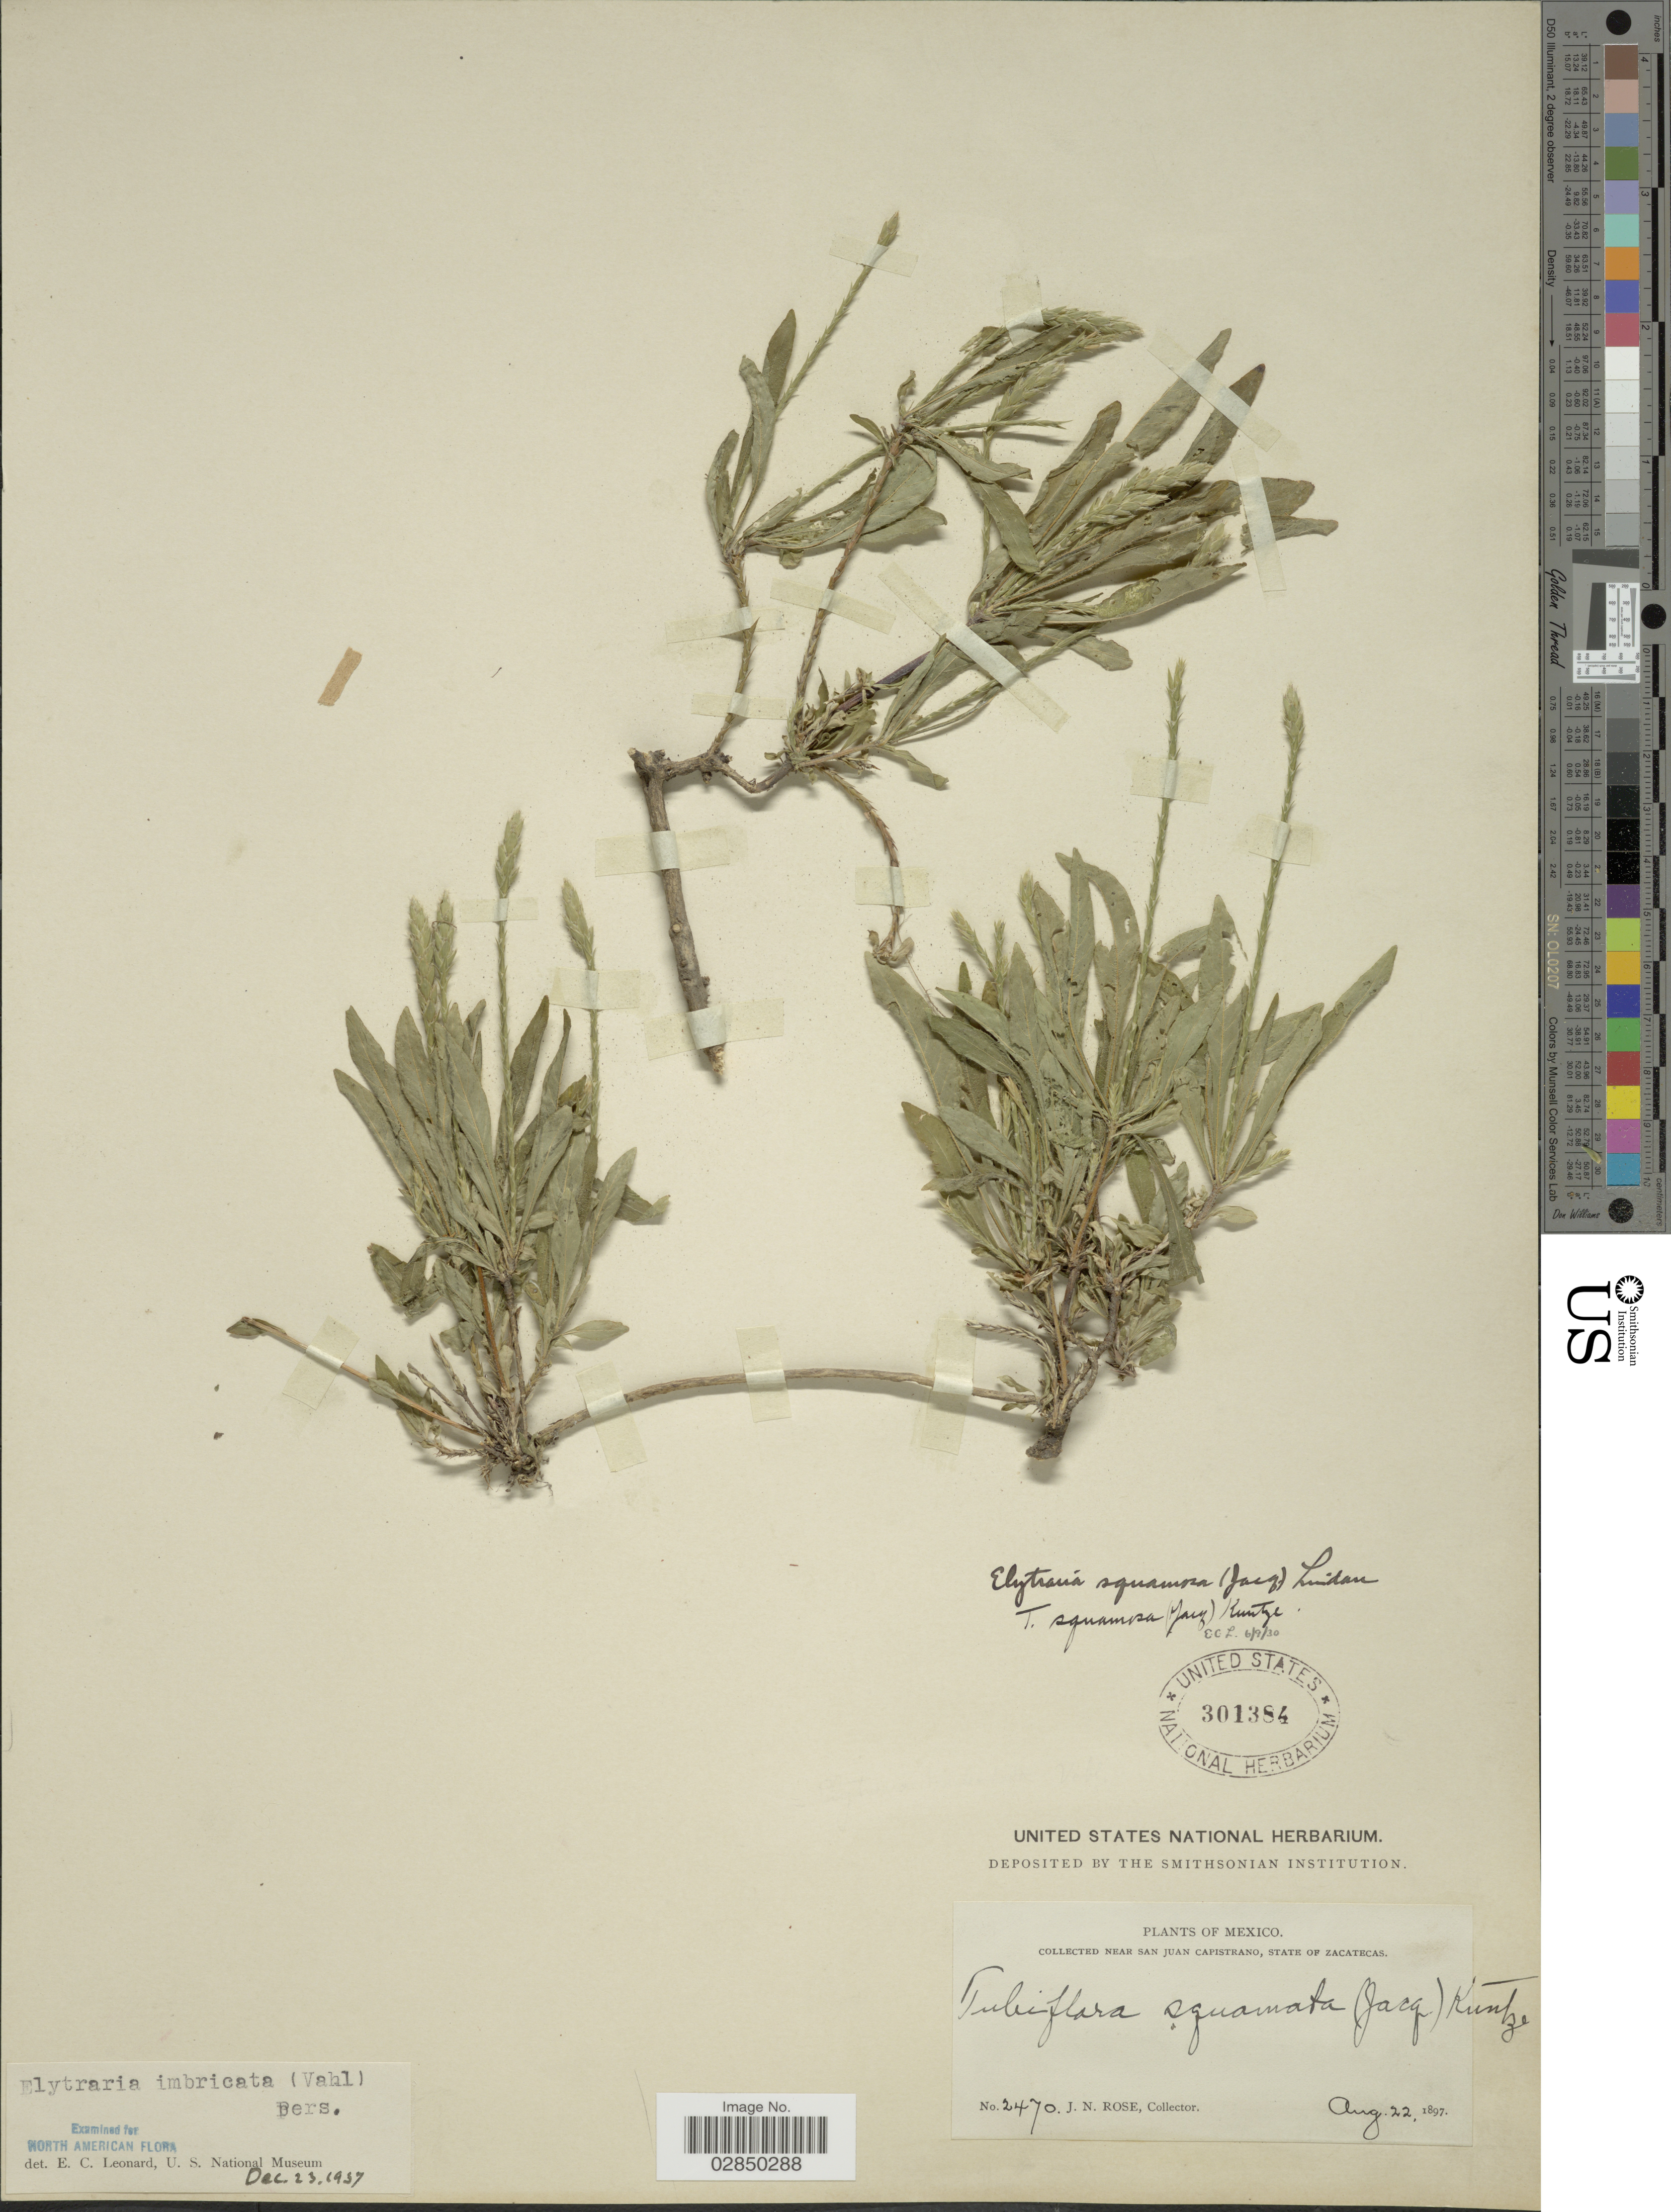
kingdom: Plantae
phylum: Tracheophyta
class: Magnoliopsida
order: Lamiales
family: Acanthaceae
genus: Elytraria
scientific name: Elytraria imbricata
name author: (Vahl) Pers.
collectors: J. N. Rose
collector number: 2470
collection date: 1897-08-22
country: Mexico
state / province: Zacatecas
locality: Near San Juan Capistrano.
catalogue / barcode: US 301384